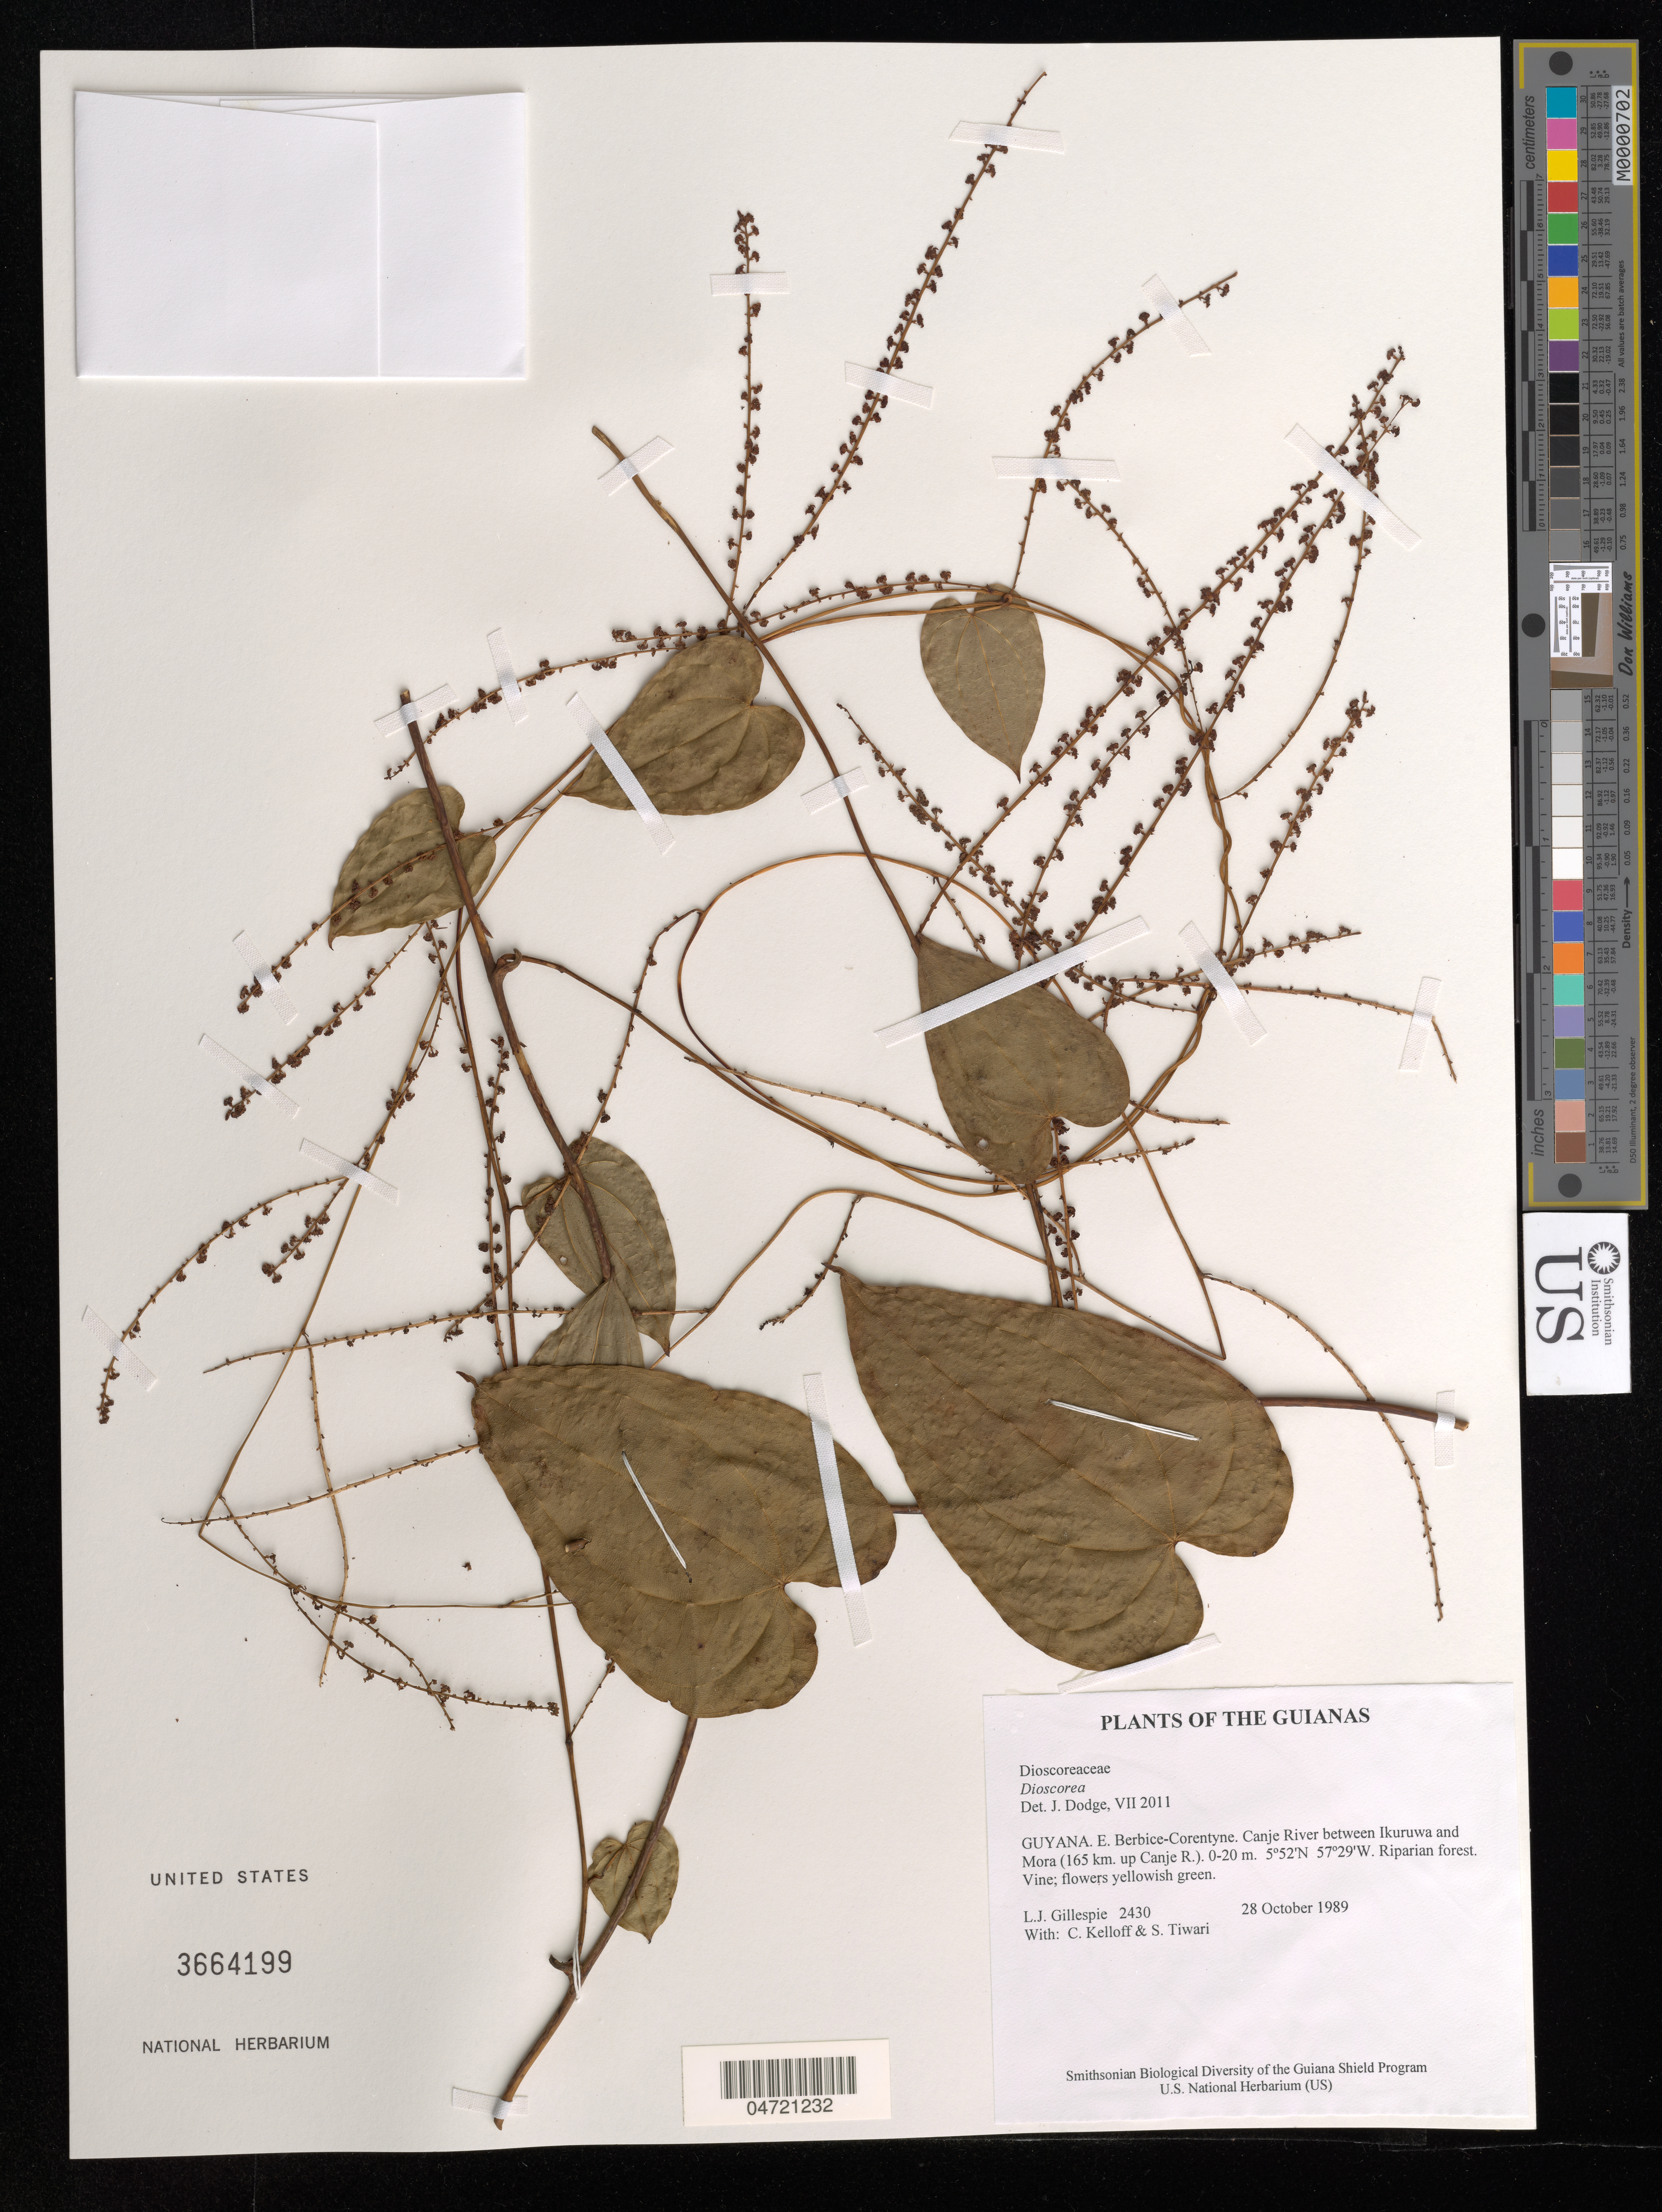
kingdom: Plantae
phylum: Tracheophyta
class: Liliopsida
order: Dioscoreales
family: Dioscoreaceae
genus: Dioscorea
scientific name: Dioscorea sp.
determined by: Dodge, J. E.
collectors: L. J. Gillespie, C. L. Kelloff & S. Tiwari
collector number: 2430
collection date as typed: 28 October 1989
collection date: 1989-10-28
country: Guyana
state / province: E. Berbice-Corentyne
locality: Canje River between Ikuruwa and Mora (165 km. up Canje R.)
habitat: Riparian forest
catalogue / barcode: US 3664199